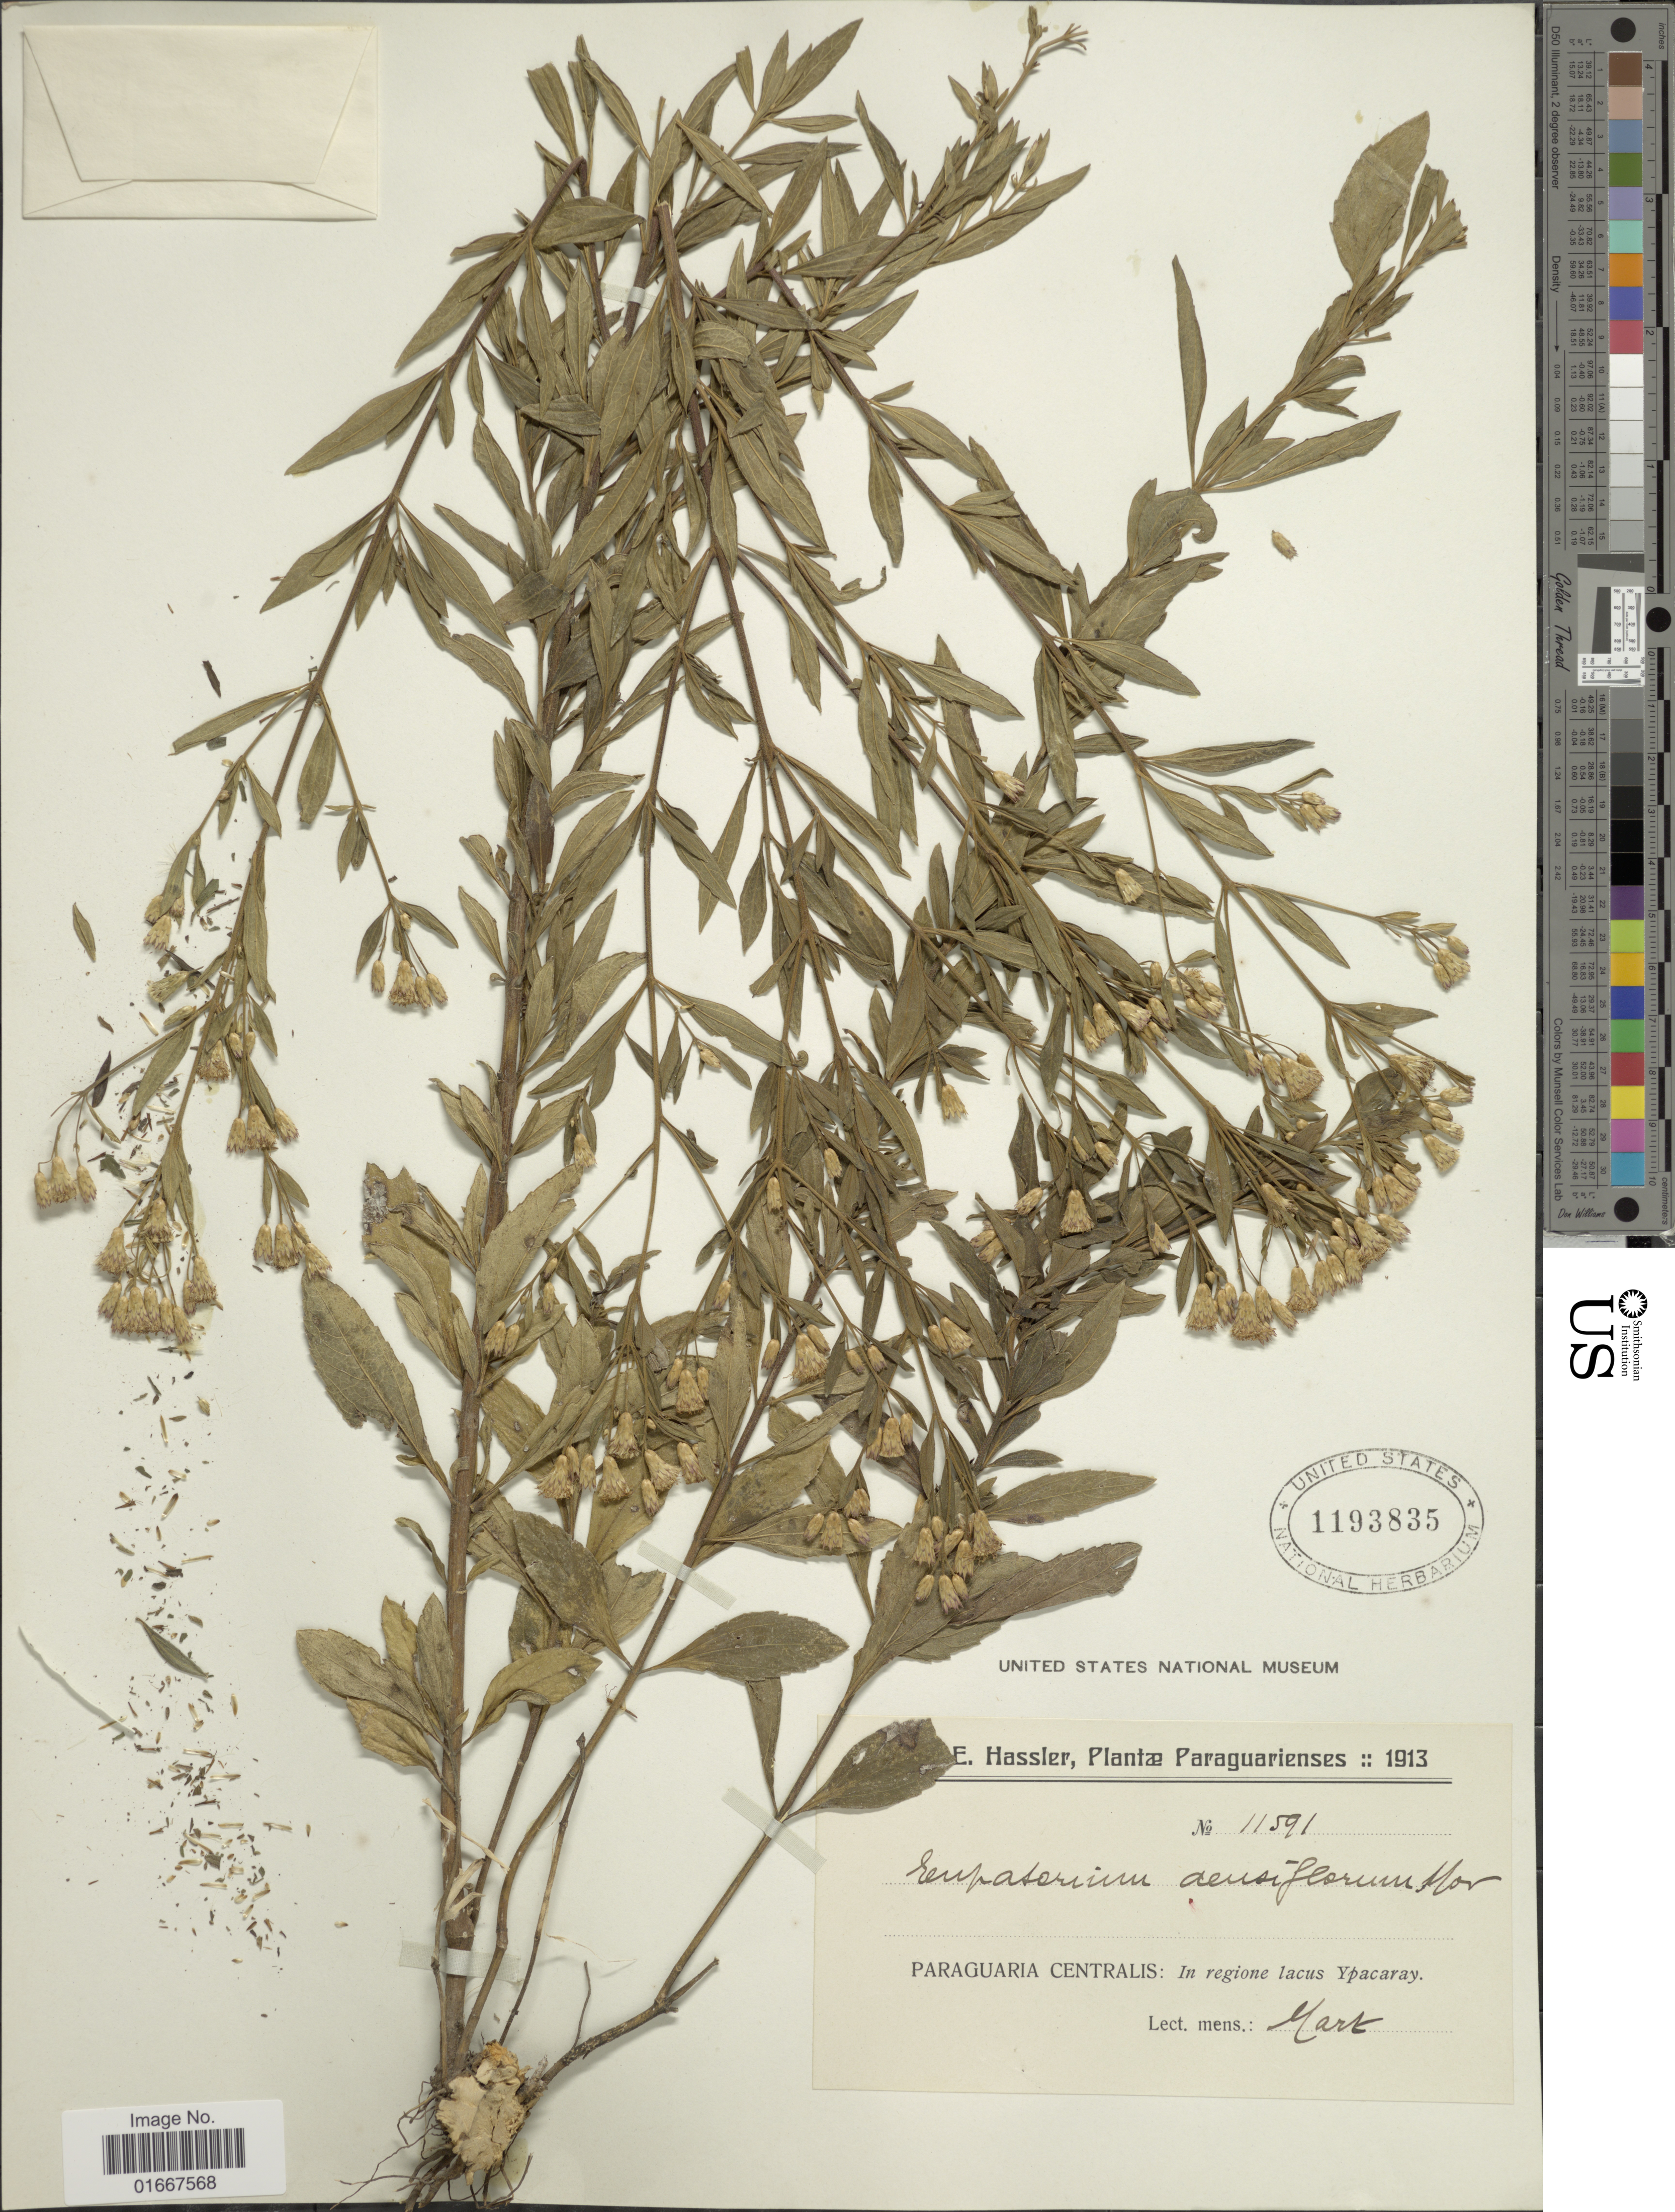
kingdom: Plantae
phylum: Tracheophyta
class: Magnoliopsida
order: Asterales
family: Asteraceae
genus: Chromolaena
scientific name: Chromolaena densiflorum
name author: (Morong) R.M. King & H. Rob.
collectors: E. Hassler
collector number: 11591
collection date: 1913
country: Paraguay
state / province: Central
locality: In regione lacus Ypacaray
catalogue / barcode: US 1193835